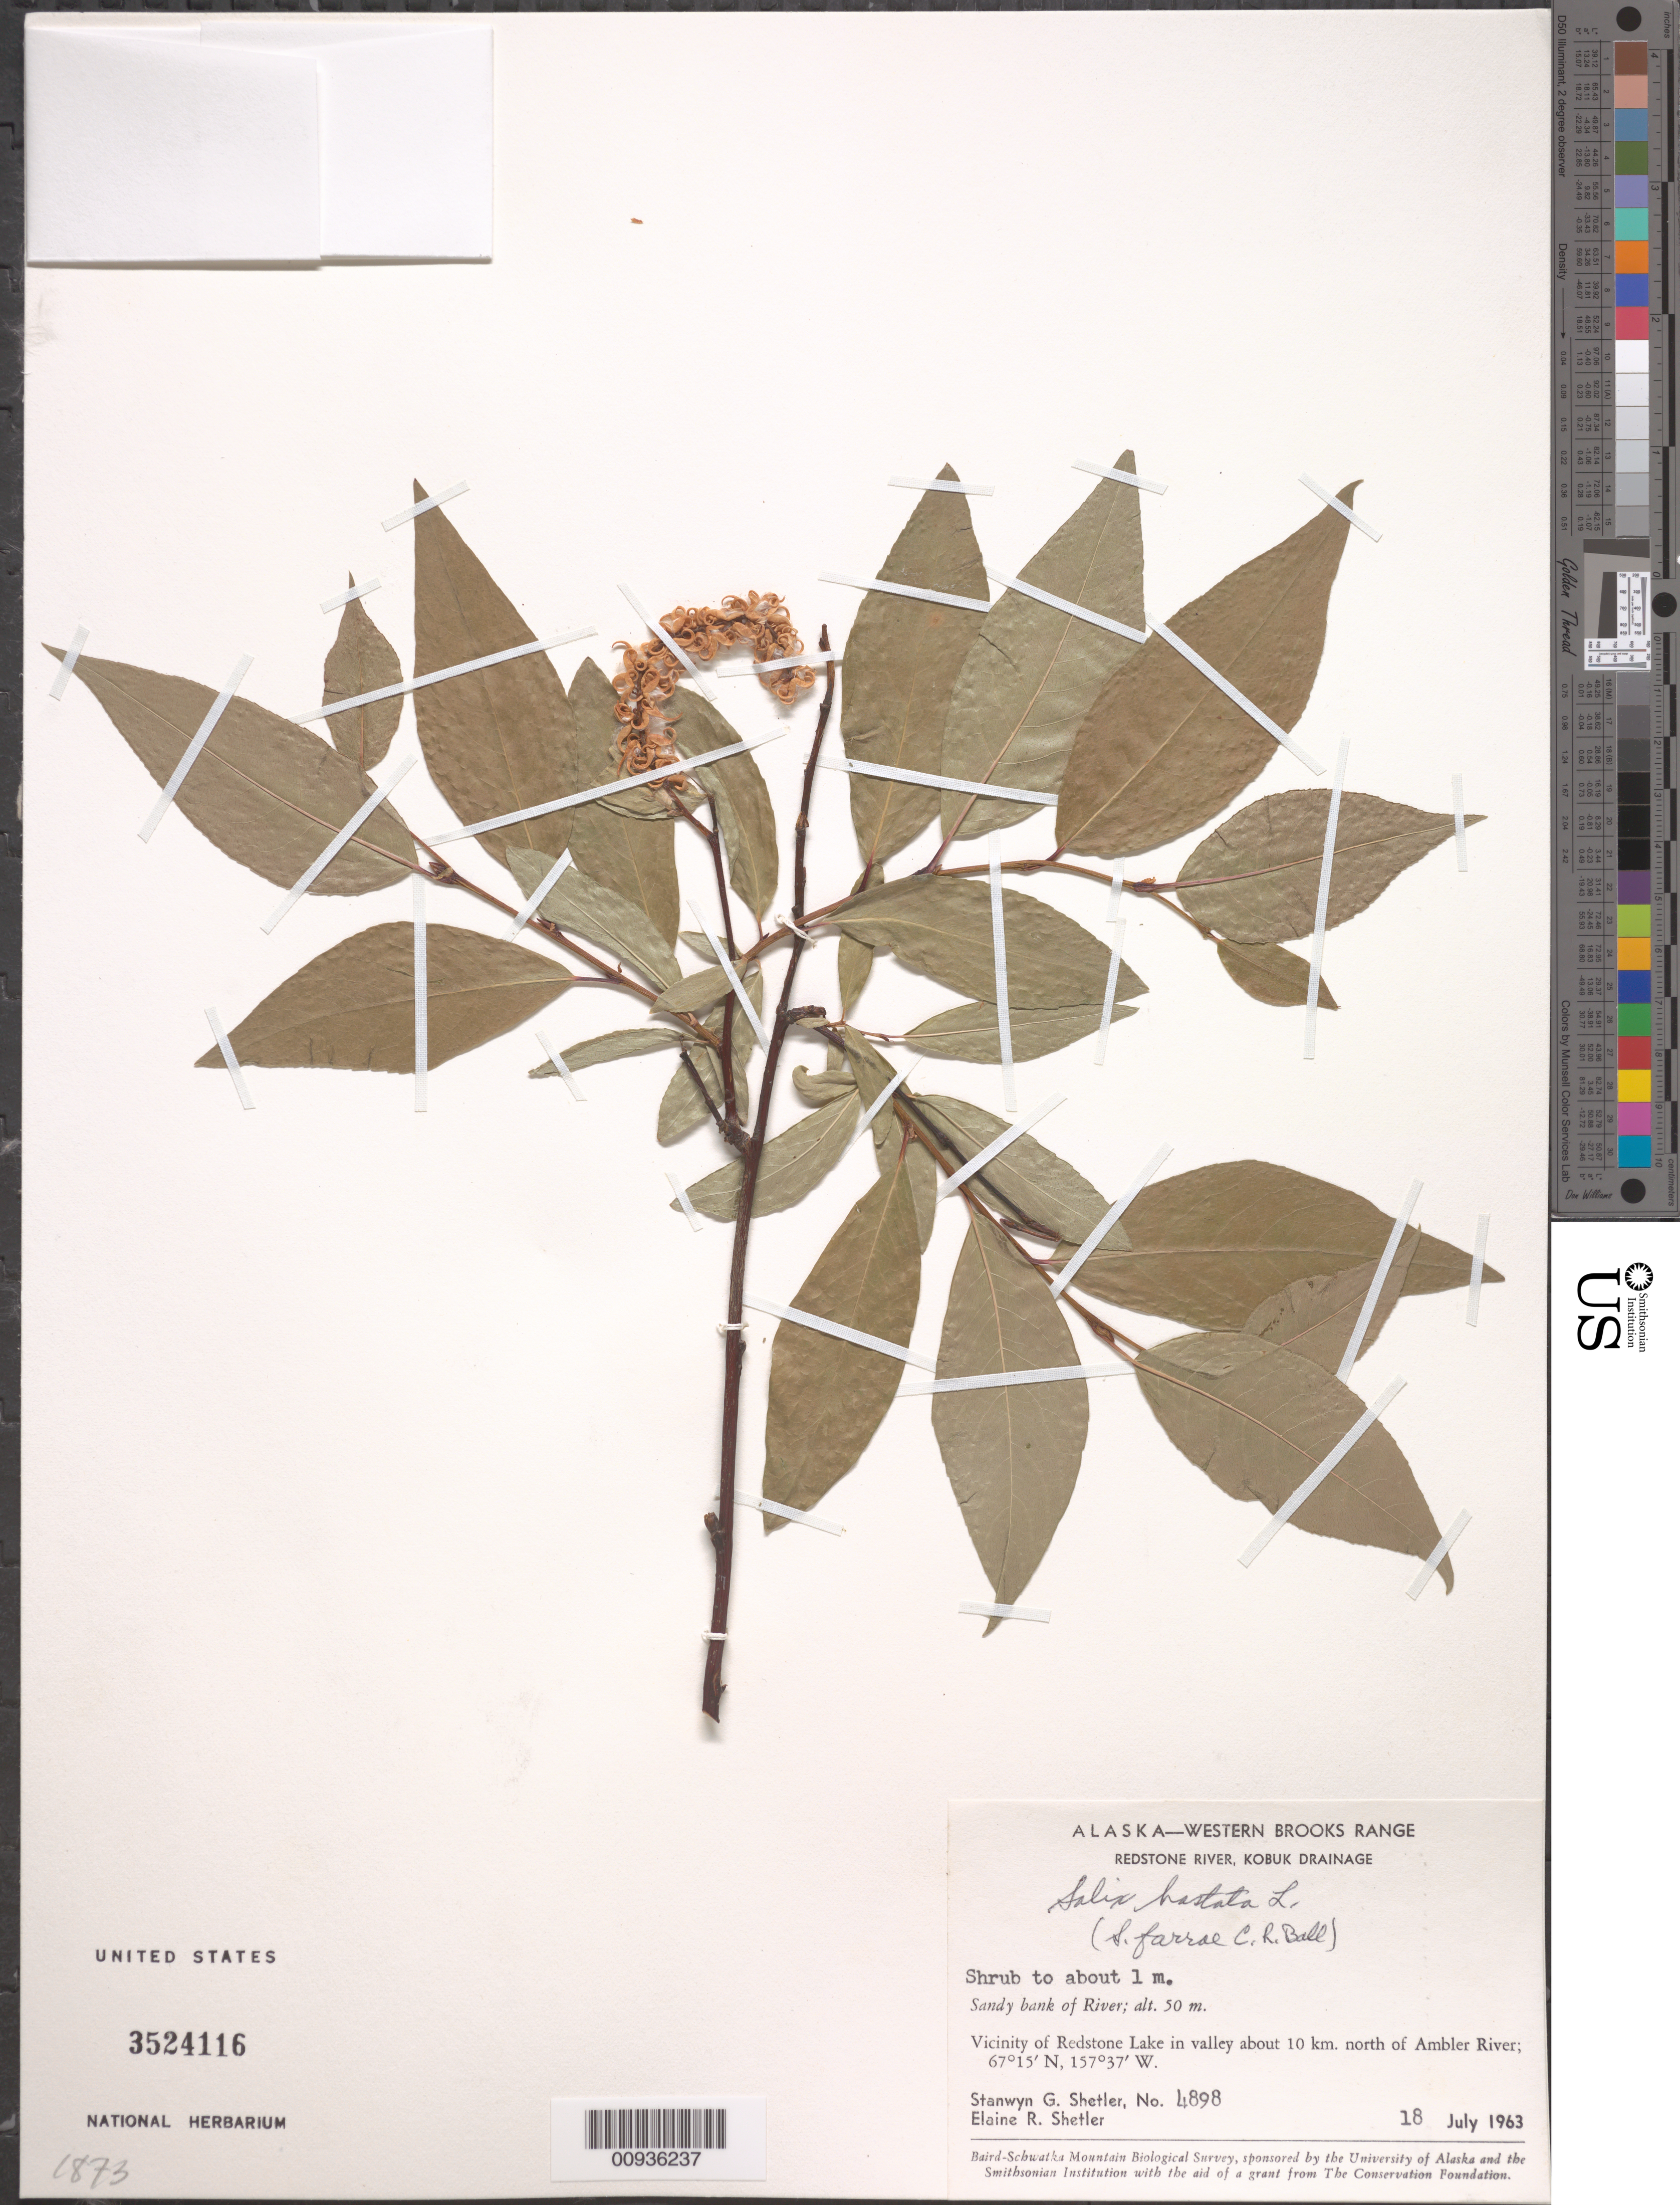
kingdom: Plantae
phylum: Tracheophyta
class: Magnoliopsida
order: Malpighiales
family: Salicaceae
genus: Salix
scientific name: Salix hastata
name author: L.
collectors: S. Shetler & E. R. Shetler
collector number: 4898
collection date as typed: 18 Jul 1963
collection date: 1963-07-18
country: United States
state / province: Alaska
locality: Vicinity of Redstone Lake in valley about 10 km. north of Ambler River. Western Brooks Range, Redstone River, Kobuk Drainage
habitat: Sandy bank of River.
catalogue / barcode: US 3524116